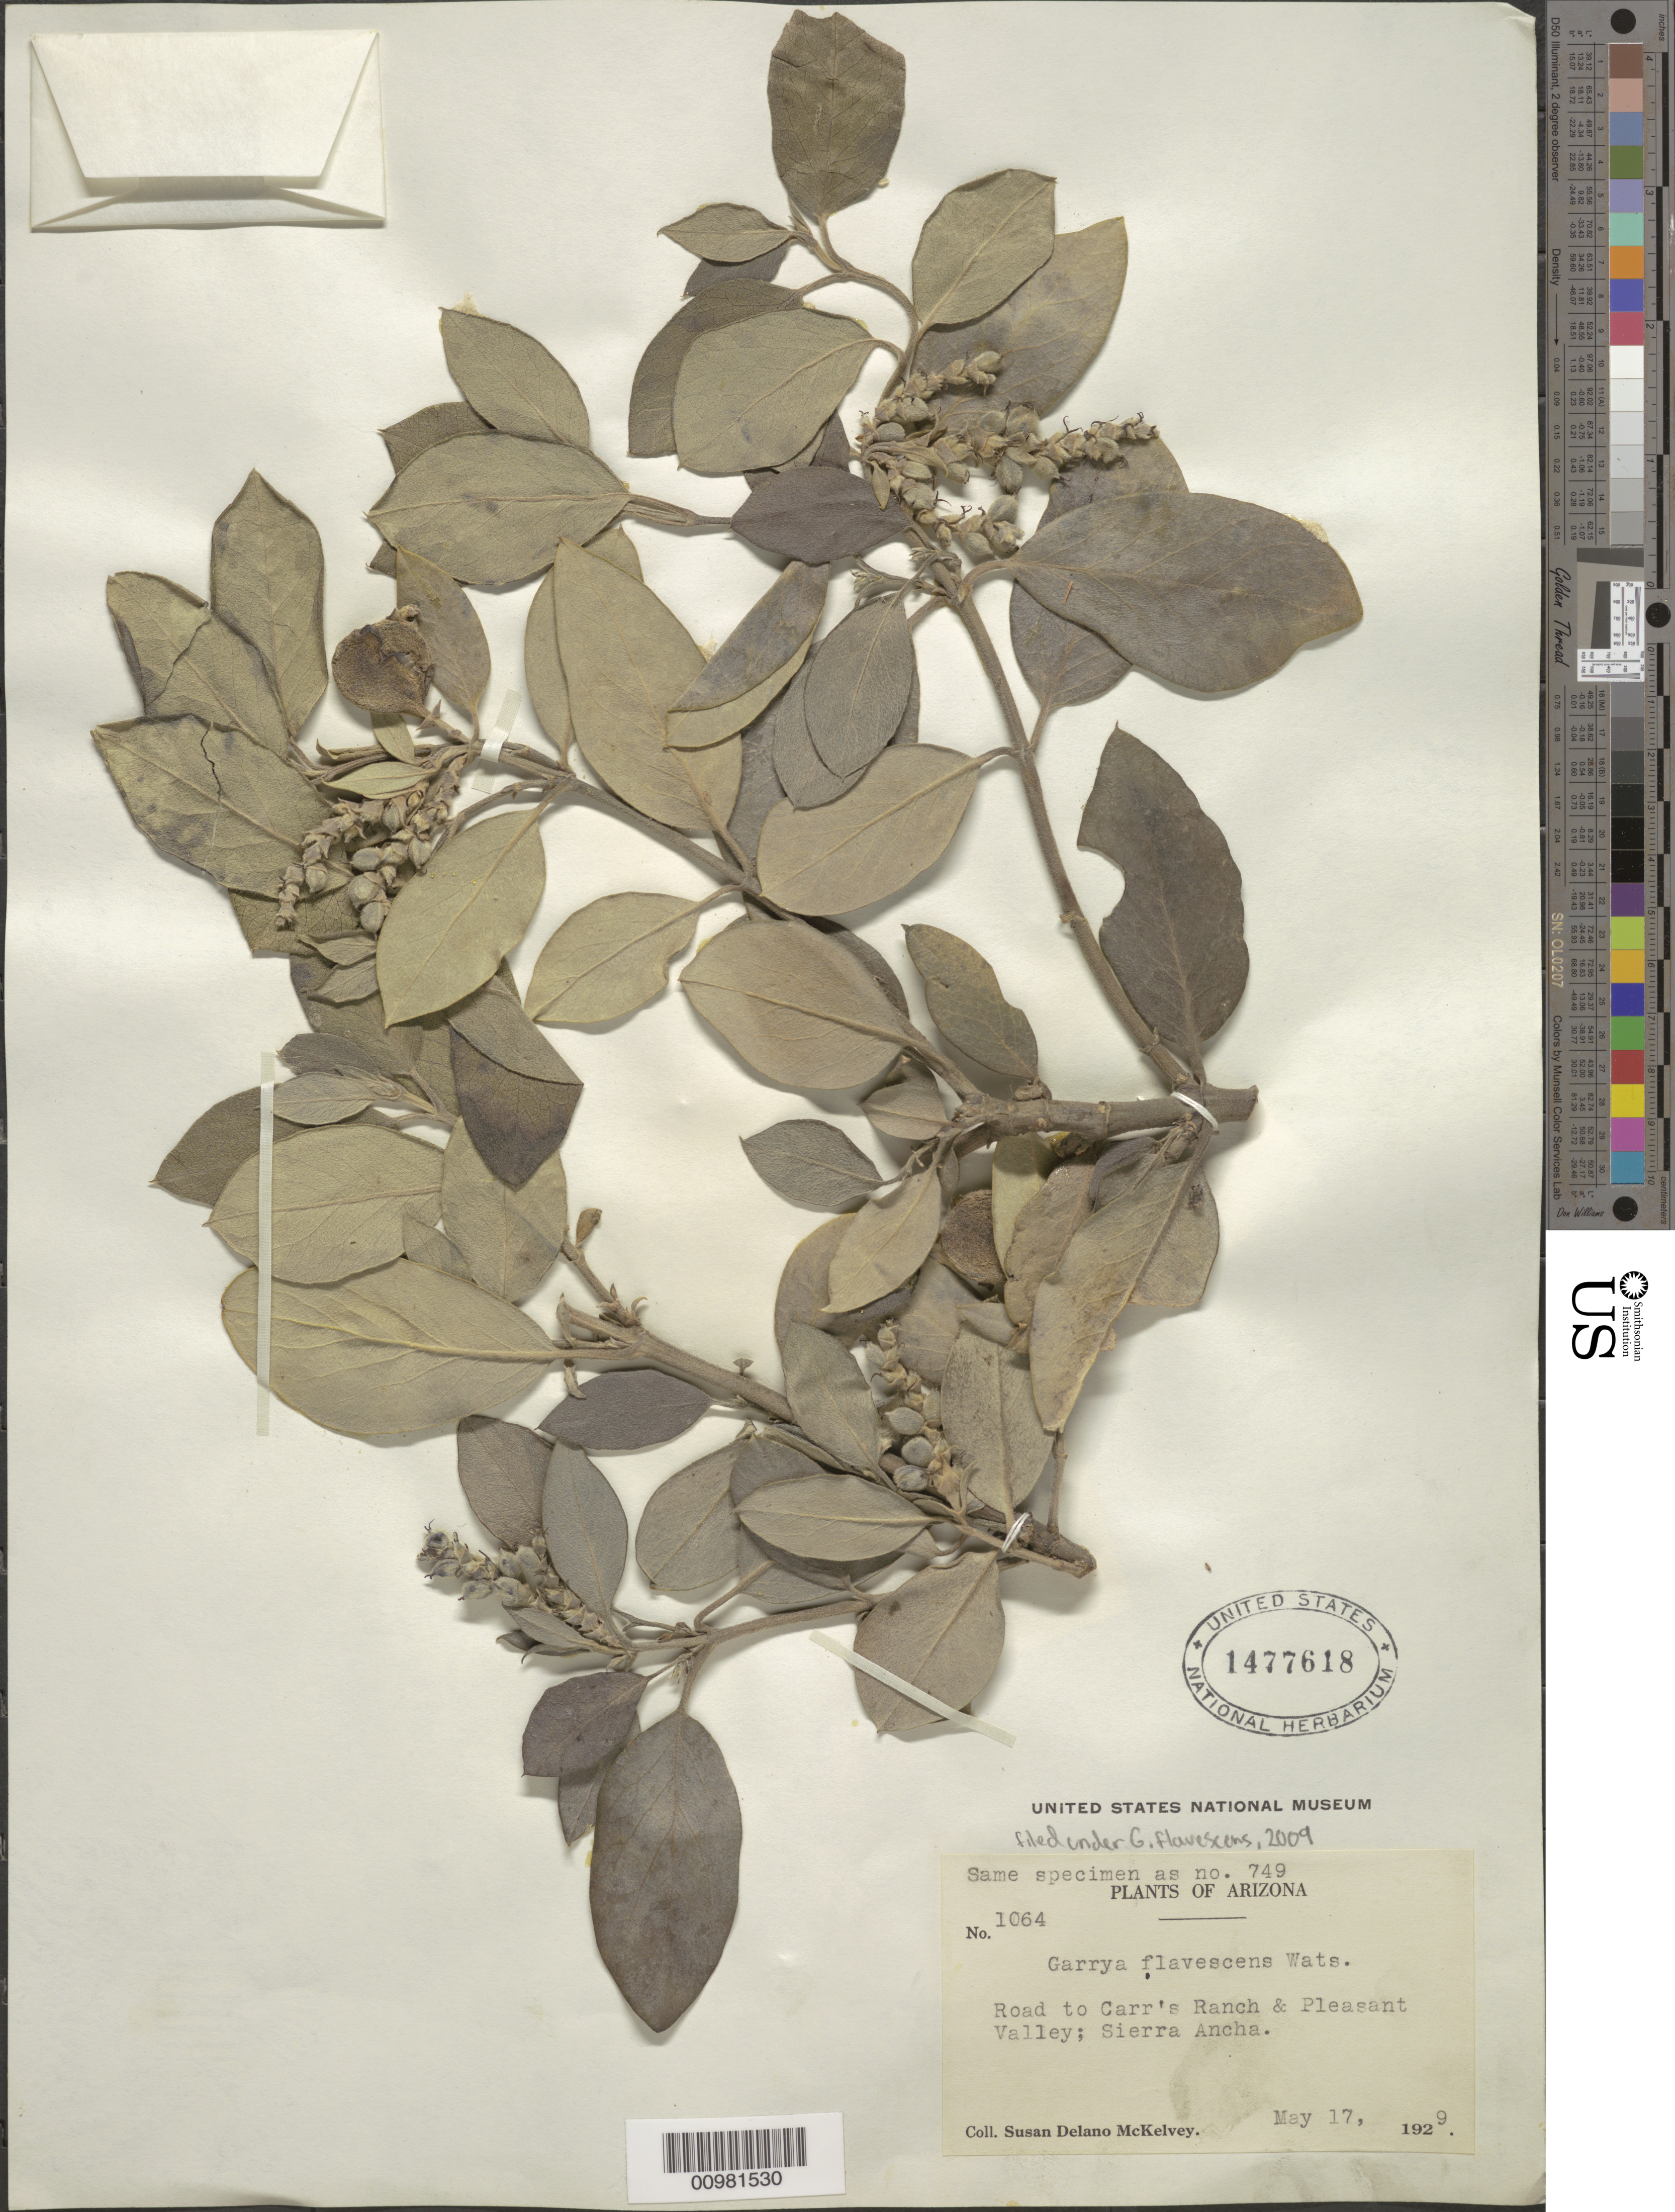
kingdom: Plantae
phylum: Tracheophyta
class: Magnoliopsida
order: Garryales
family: Garryaceae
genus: Garrya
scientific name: Garrya flavescens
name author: S. Watson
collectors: S. A. McKelvey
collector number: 1064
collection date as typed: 17 May 1929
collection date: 1929-05-17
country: United States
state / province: Arizona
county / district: Gila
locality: Sierra Ancha; Road to Carr's Ranch & Pleasant Valley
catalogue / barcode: US 1477618